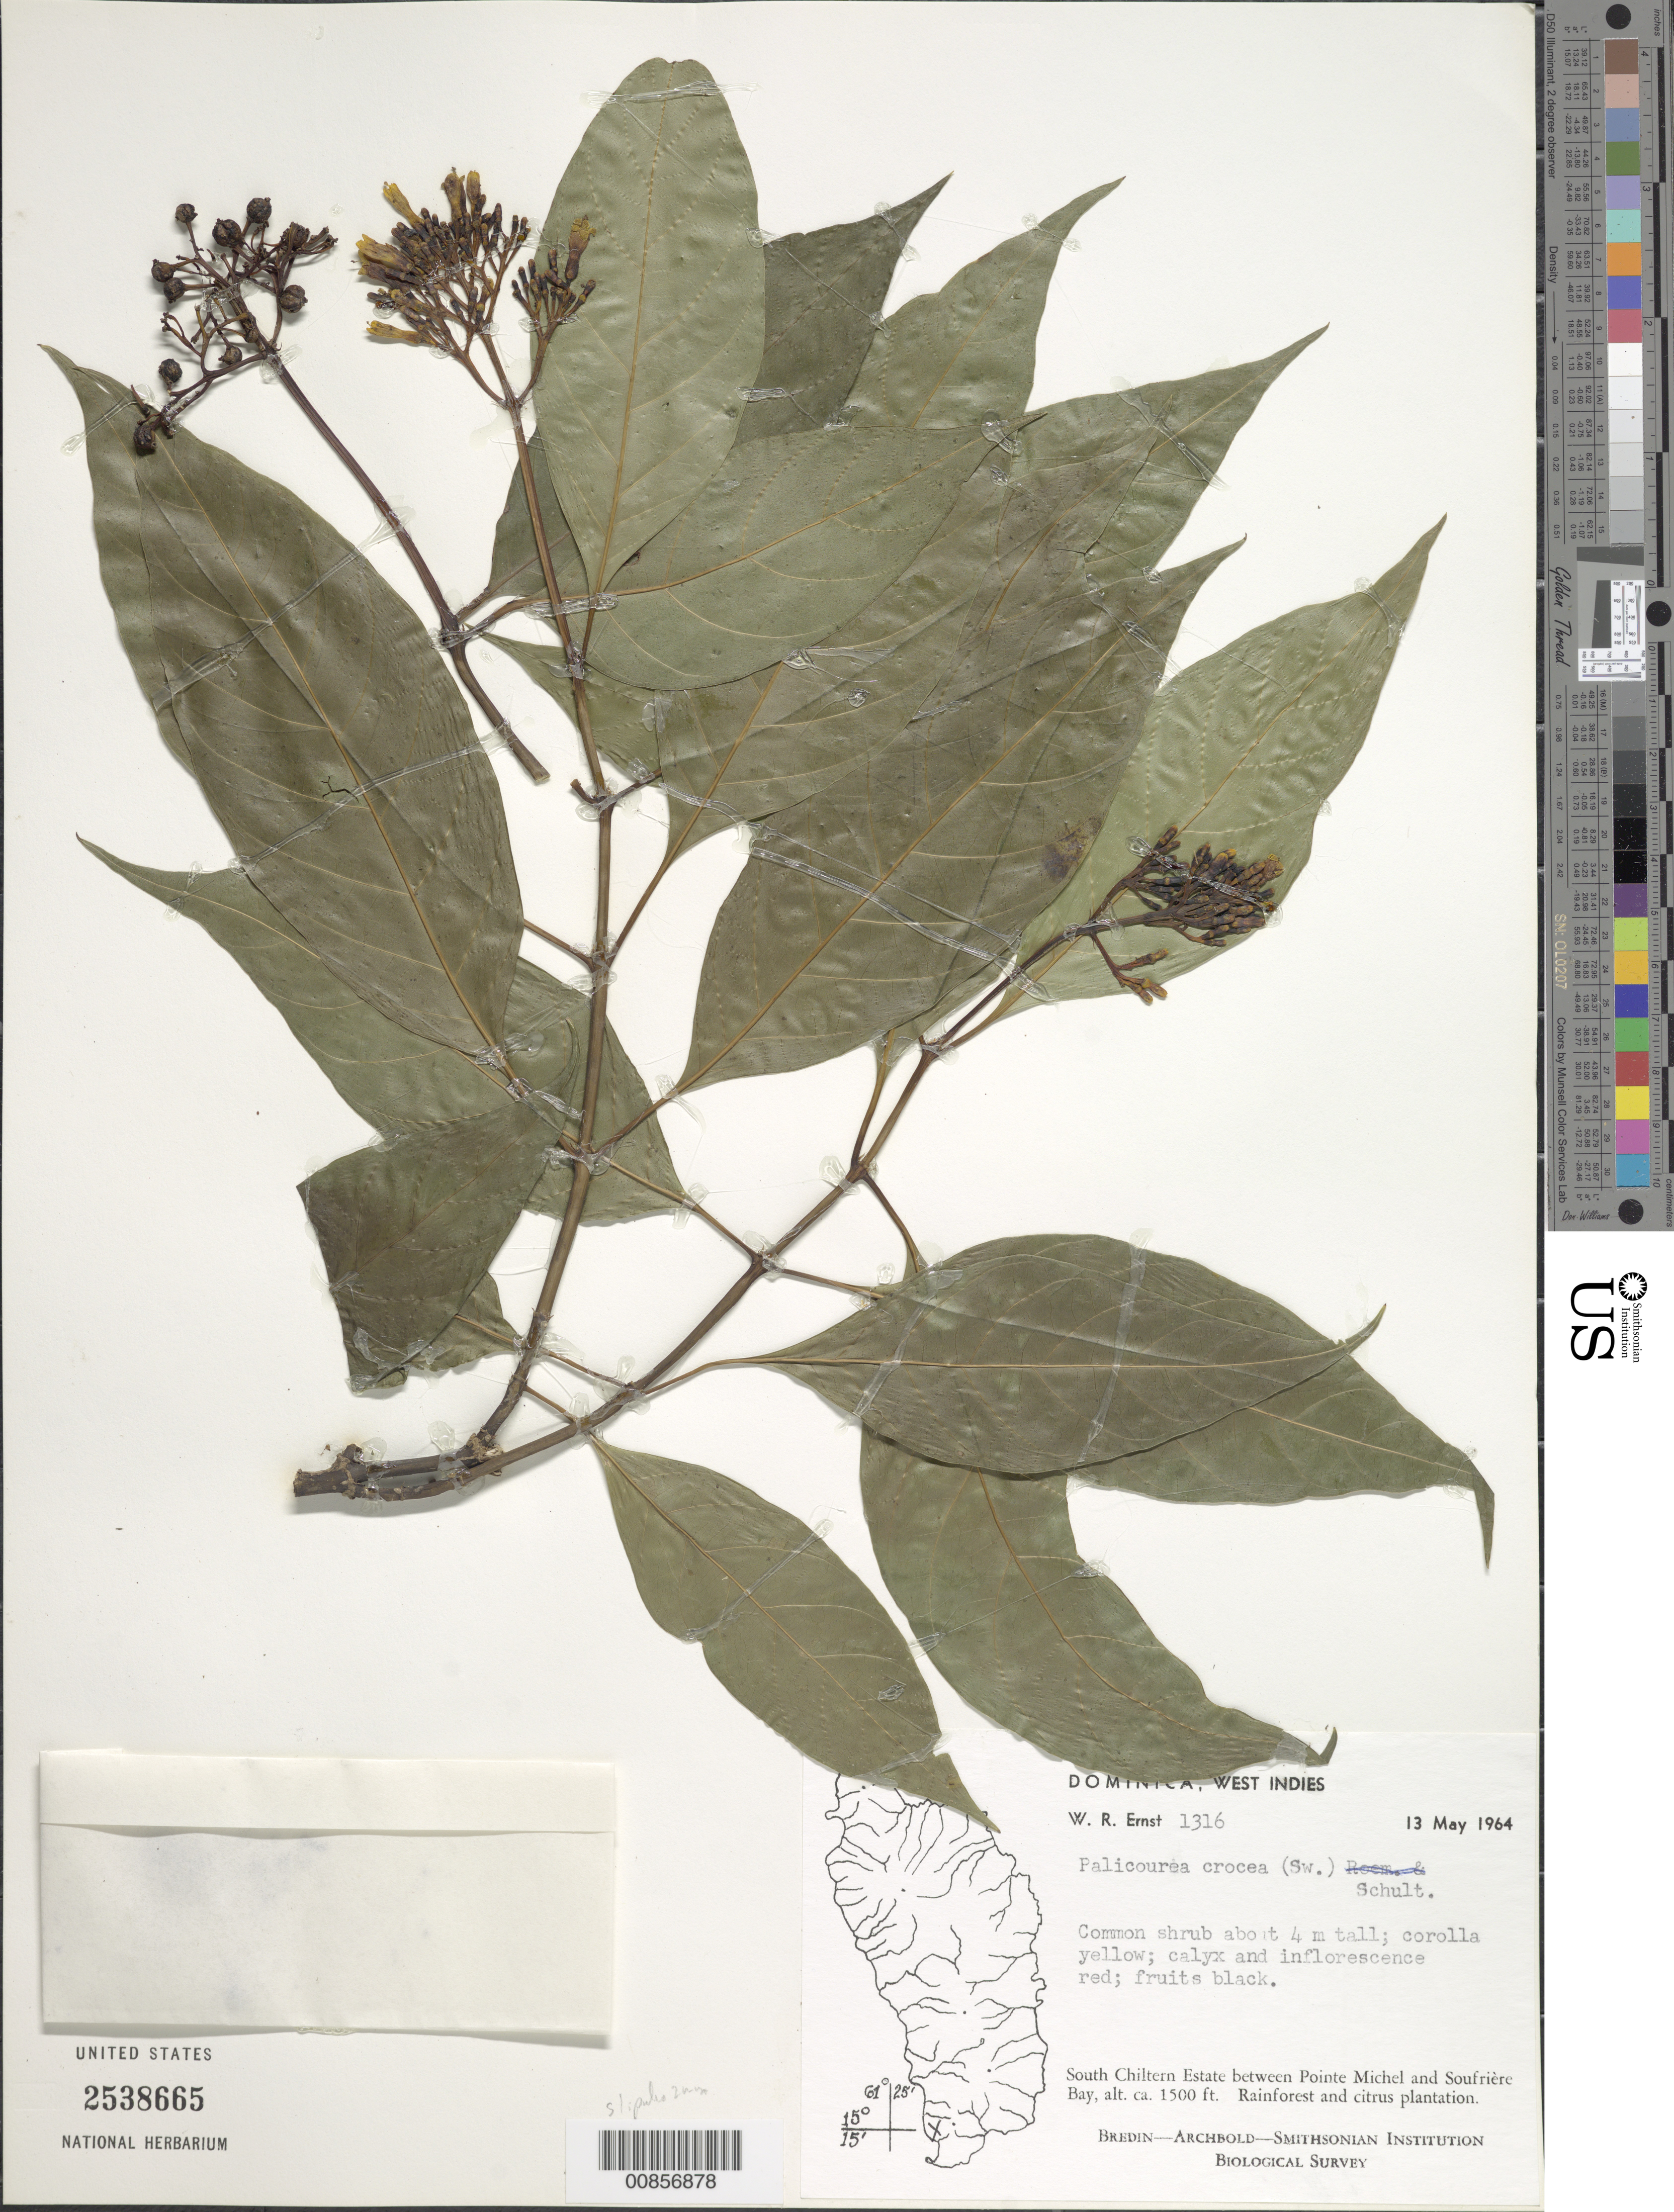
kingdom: Plantae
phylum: Tracheophyta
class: Magnoliopsida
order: Gentianales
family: Rubiaceae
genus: Palicourea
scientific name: Palicourea crocea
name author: (Sw.) Schult.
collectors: W. R. Ernst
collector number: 1316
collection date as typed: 13 May 1964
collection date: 1964-05-13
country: Dominica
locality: South Chiltern Estate between Pointe Michel and Soufrière Bay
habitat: Rainforest and citrus plantation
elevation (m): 457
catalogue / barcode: US 2538665